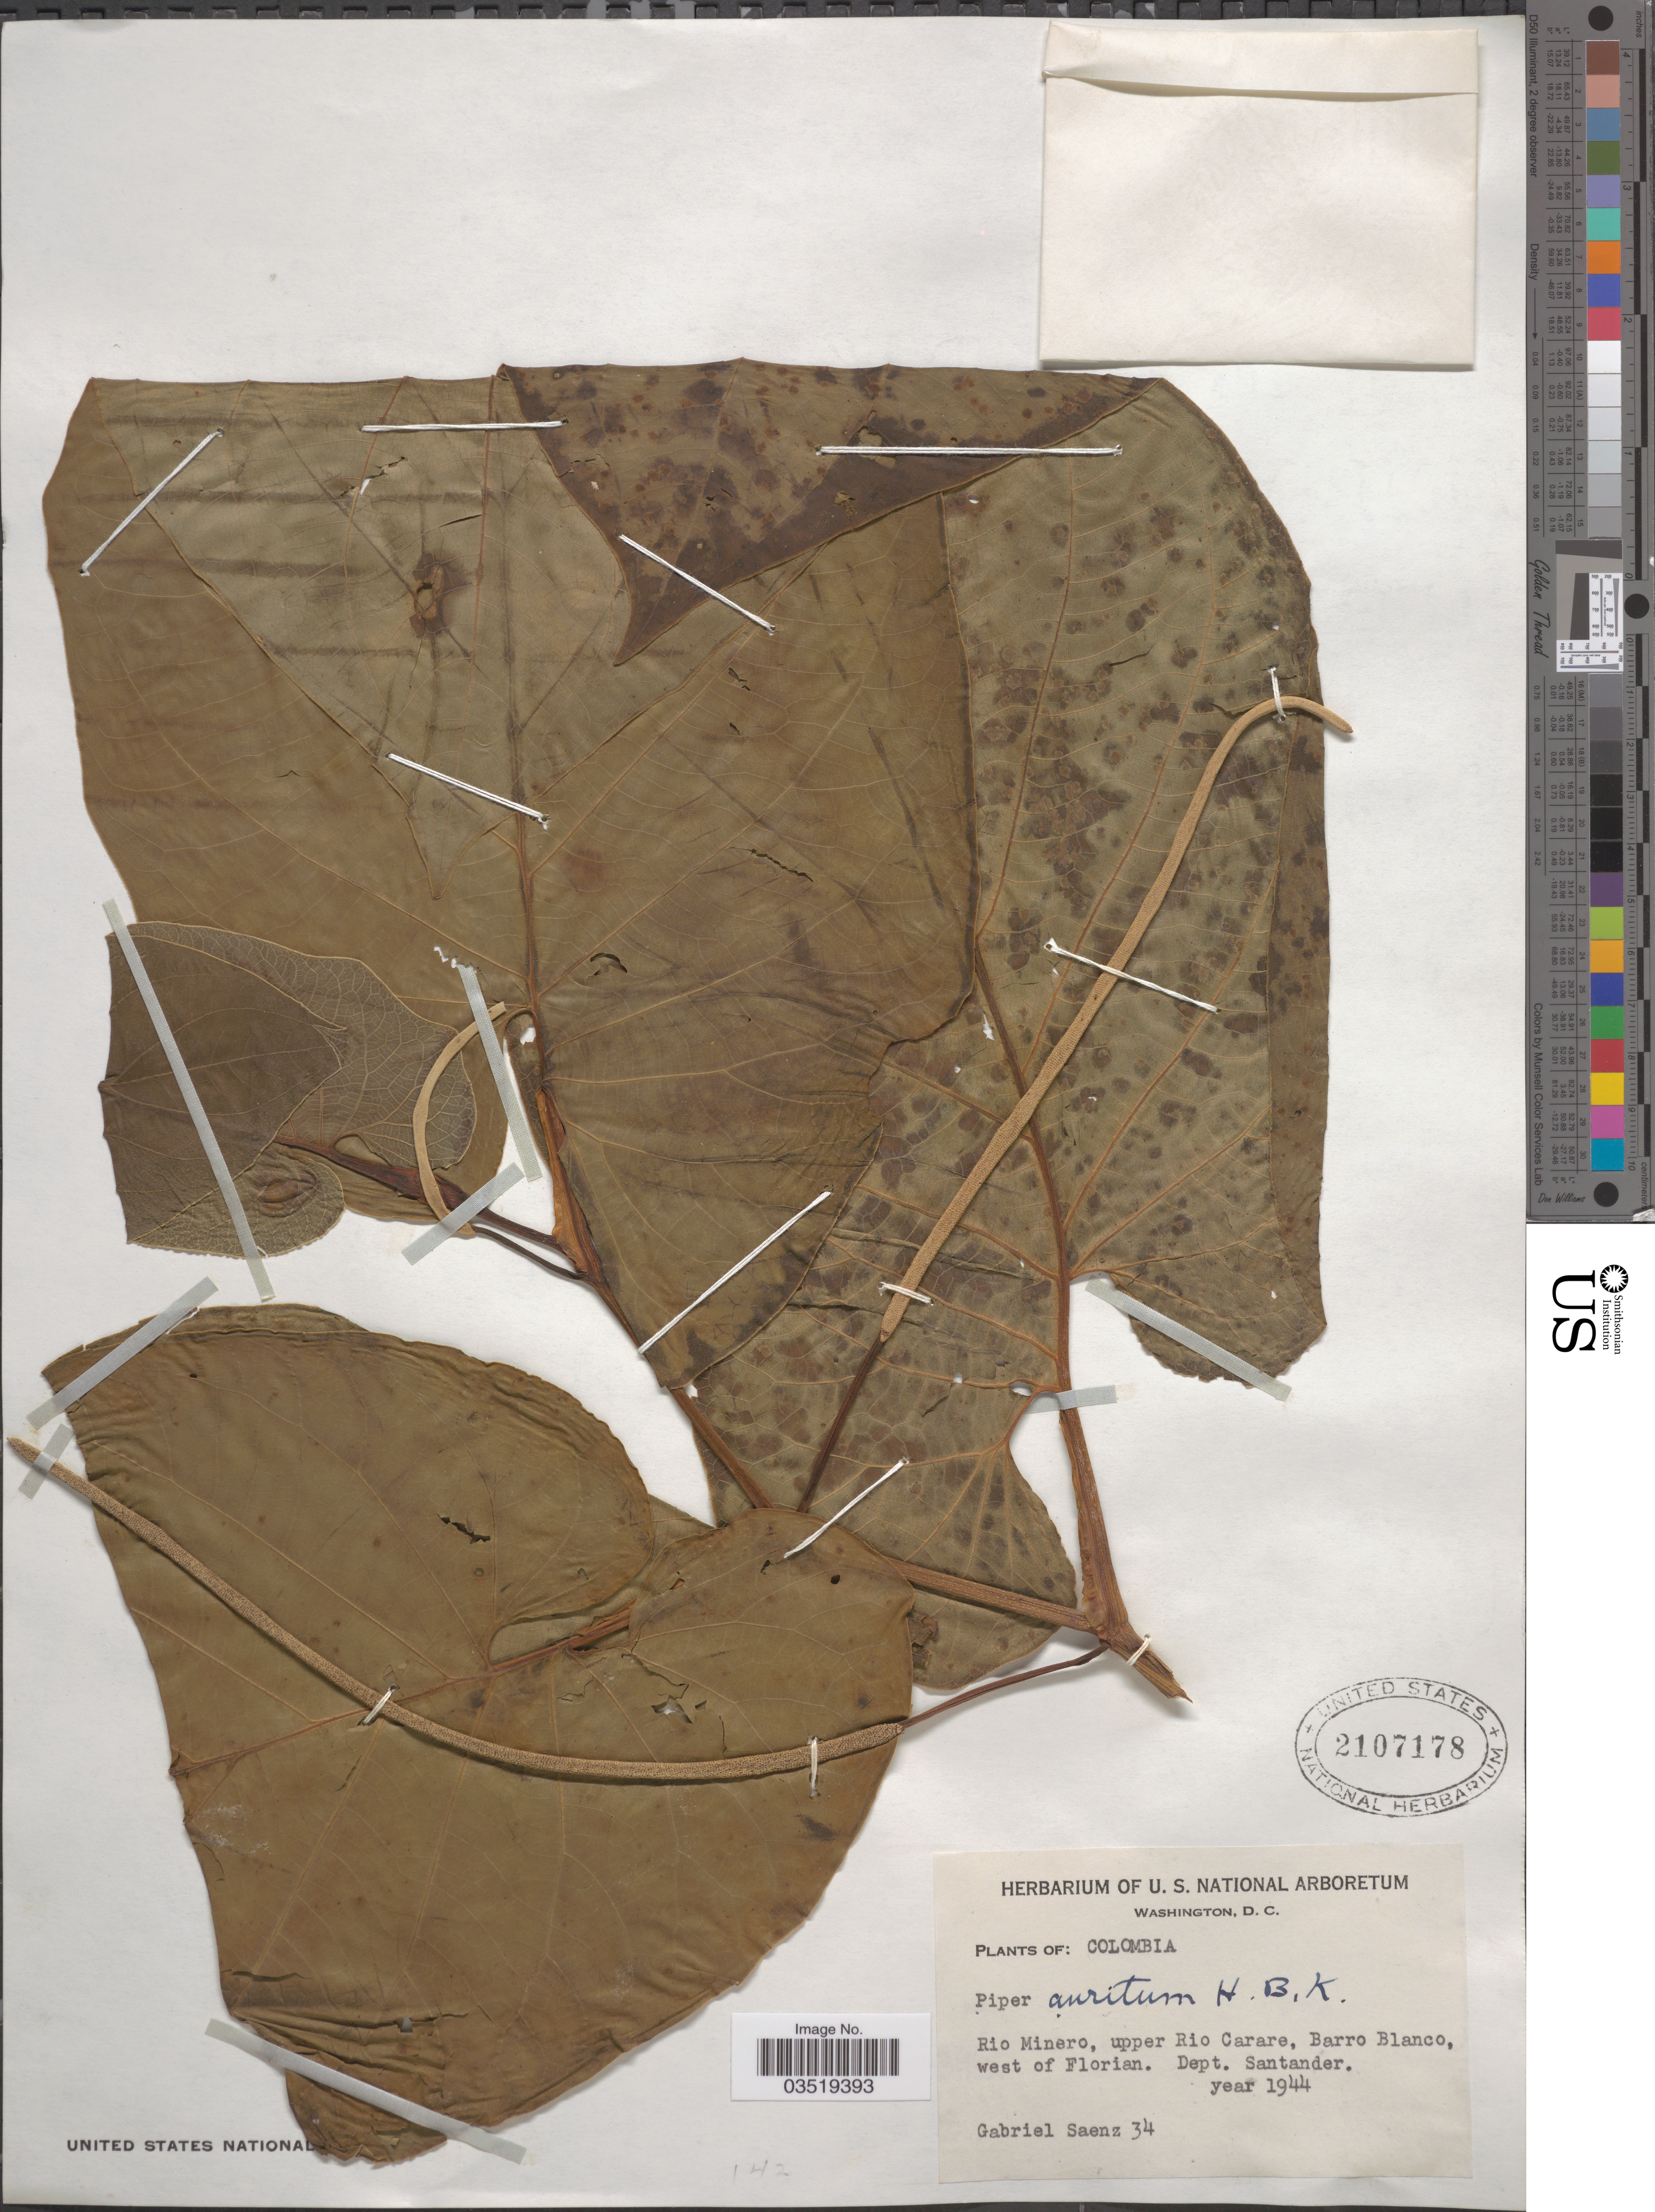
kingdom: Plantae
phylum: Tracheophyta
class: Magnoliopsida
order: Piperales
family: Piperaceae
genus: Piper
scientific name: Piper auritum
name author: Kunth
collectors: G. Saenz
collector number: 34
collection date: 1944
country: Colombia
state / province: Santander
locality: Rio Minero, upper Rio Carare, Barro Blanco, west of Florian. Dept. Santander.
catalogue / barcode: US 2107178